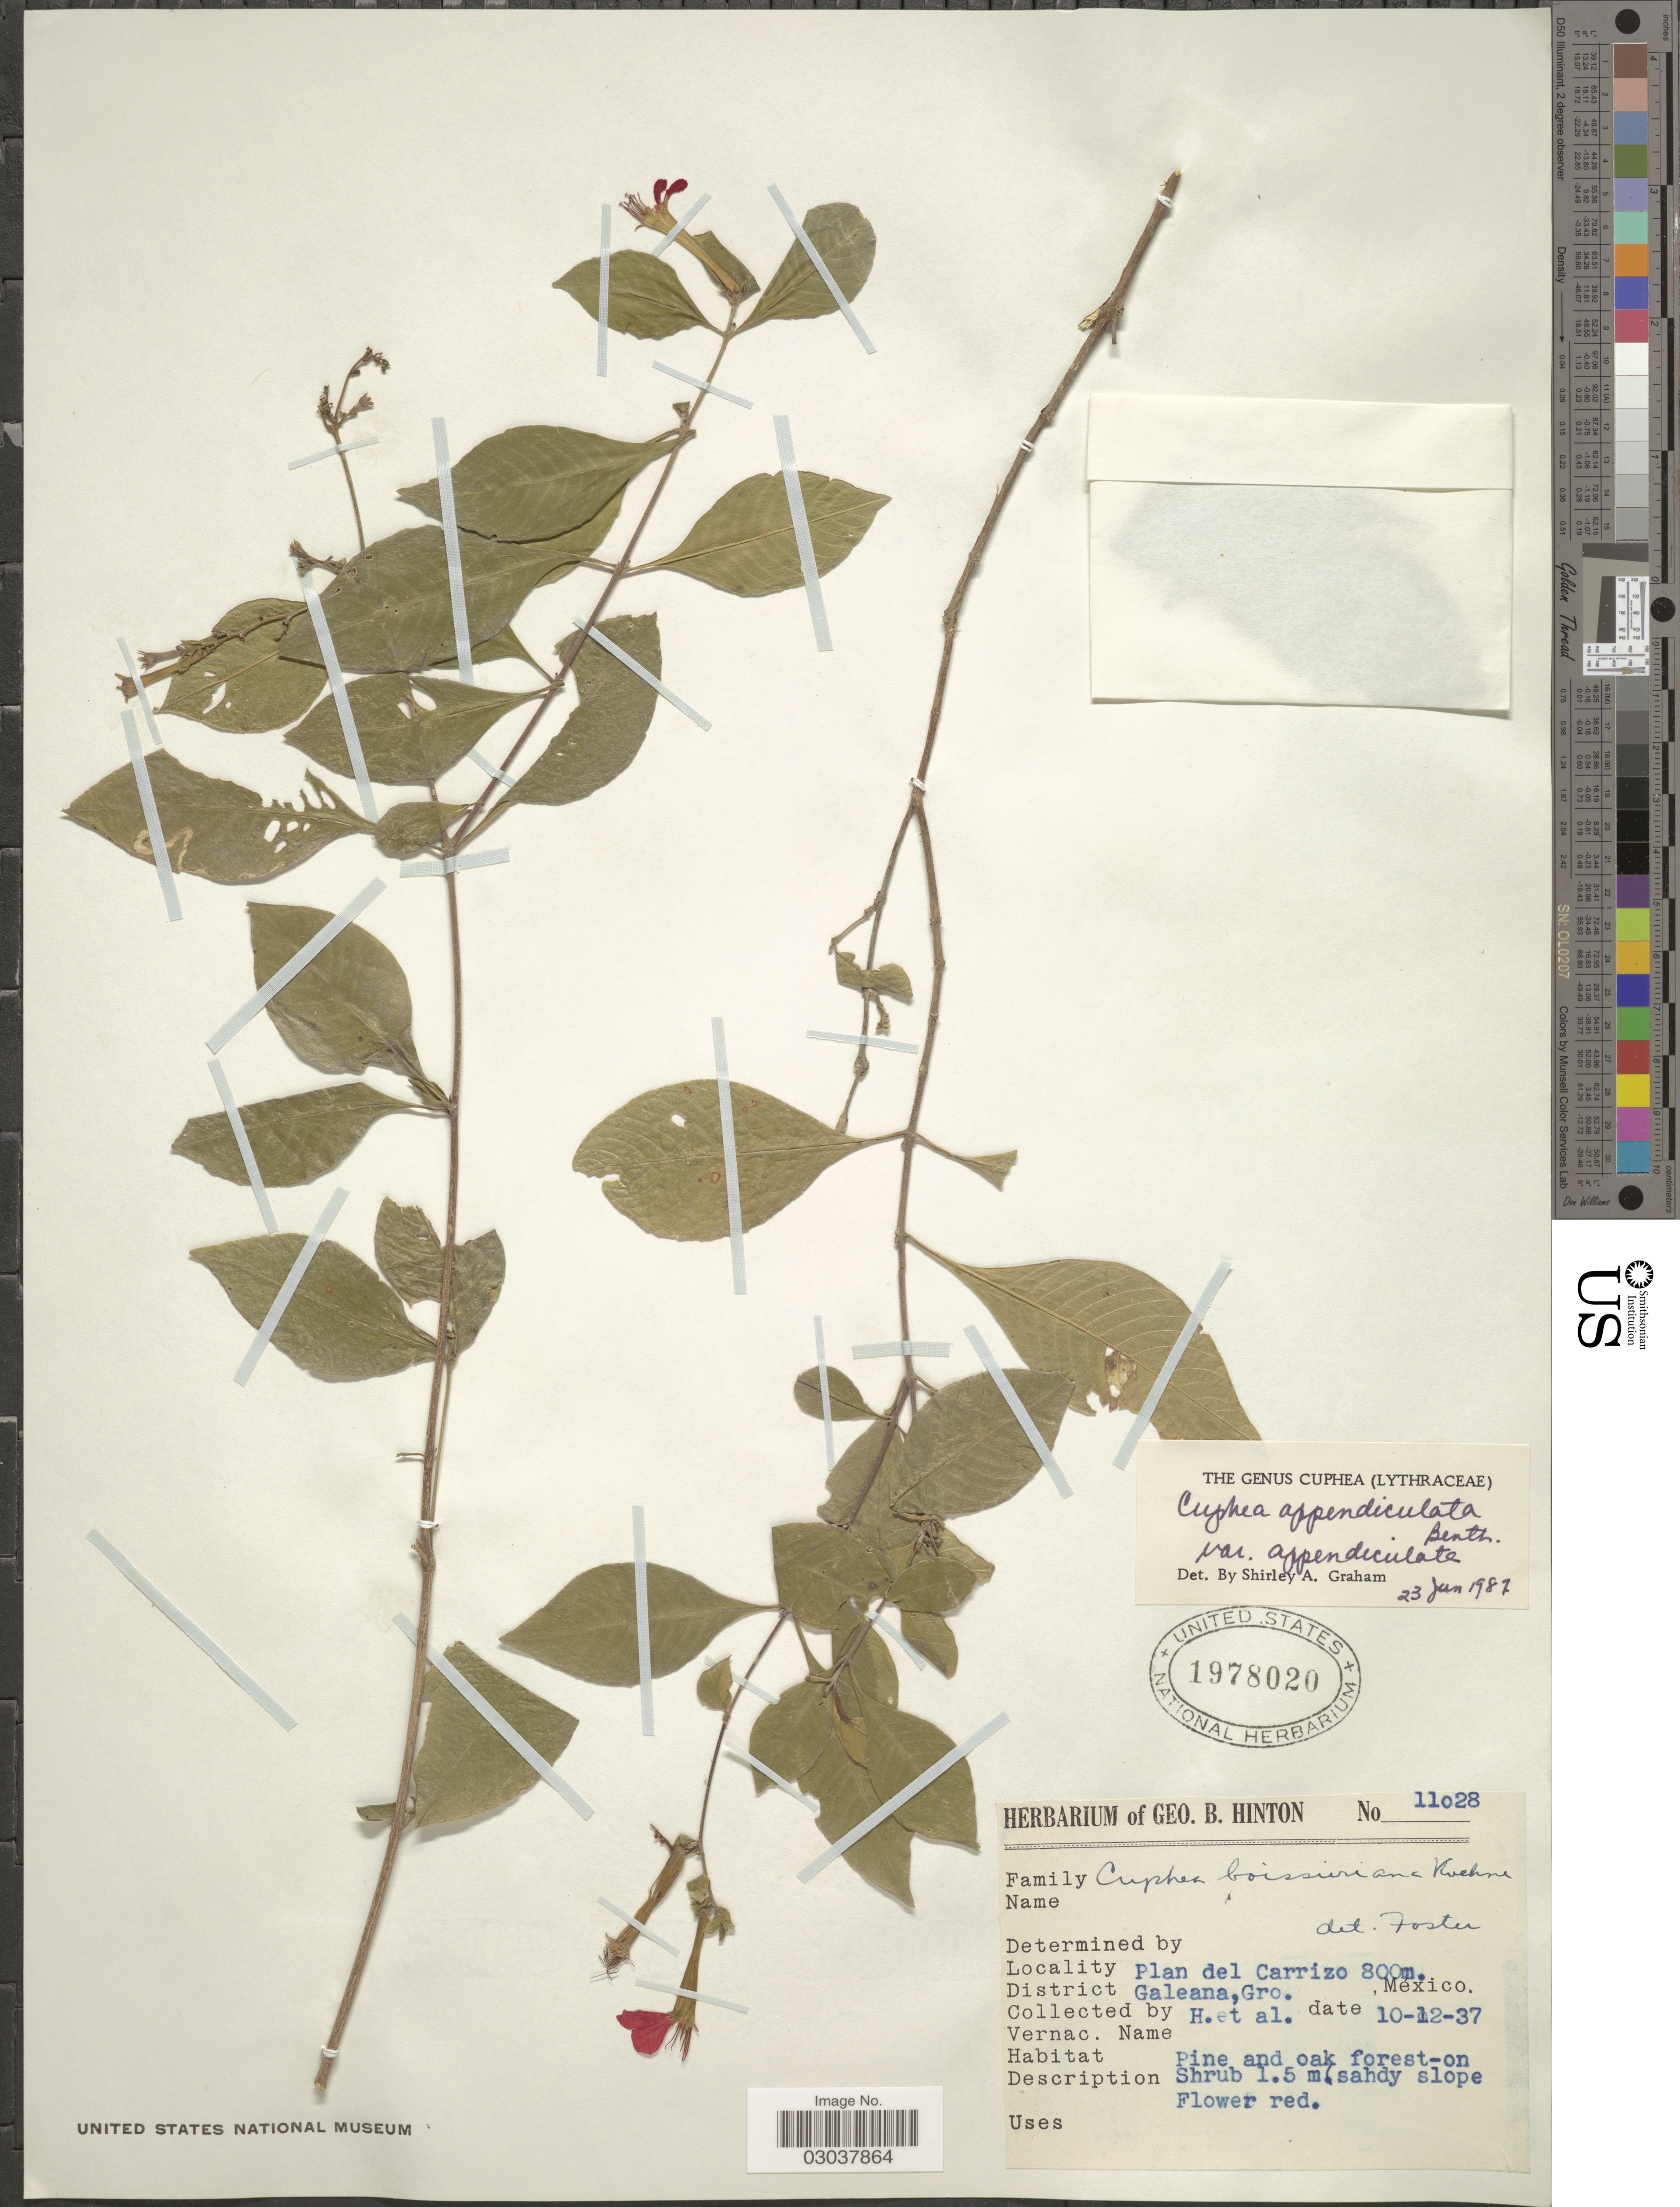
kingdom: Plantae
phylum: Tracheophyta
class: Magnoliopsida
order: Myrtales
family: Lythraceae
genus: Cuphea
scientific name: Cuphea appendiculata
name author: Benth.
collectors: G. B. Hinton & et al.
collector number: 11028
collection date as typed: Transcribed d/m/y: 10/12/37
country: Mexico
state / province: Guerrero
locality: Plan del Carrizo. District Galeana, Gro.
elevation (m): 800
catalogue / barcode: US 1978020